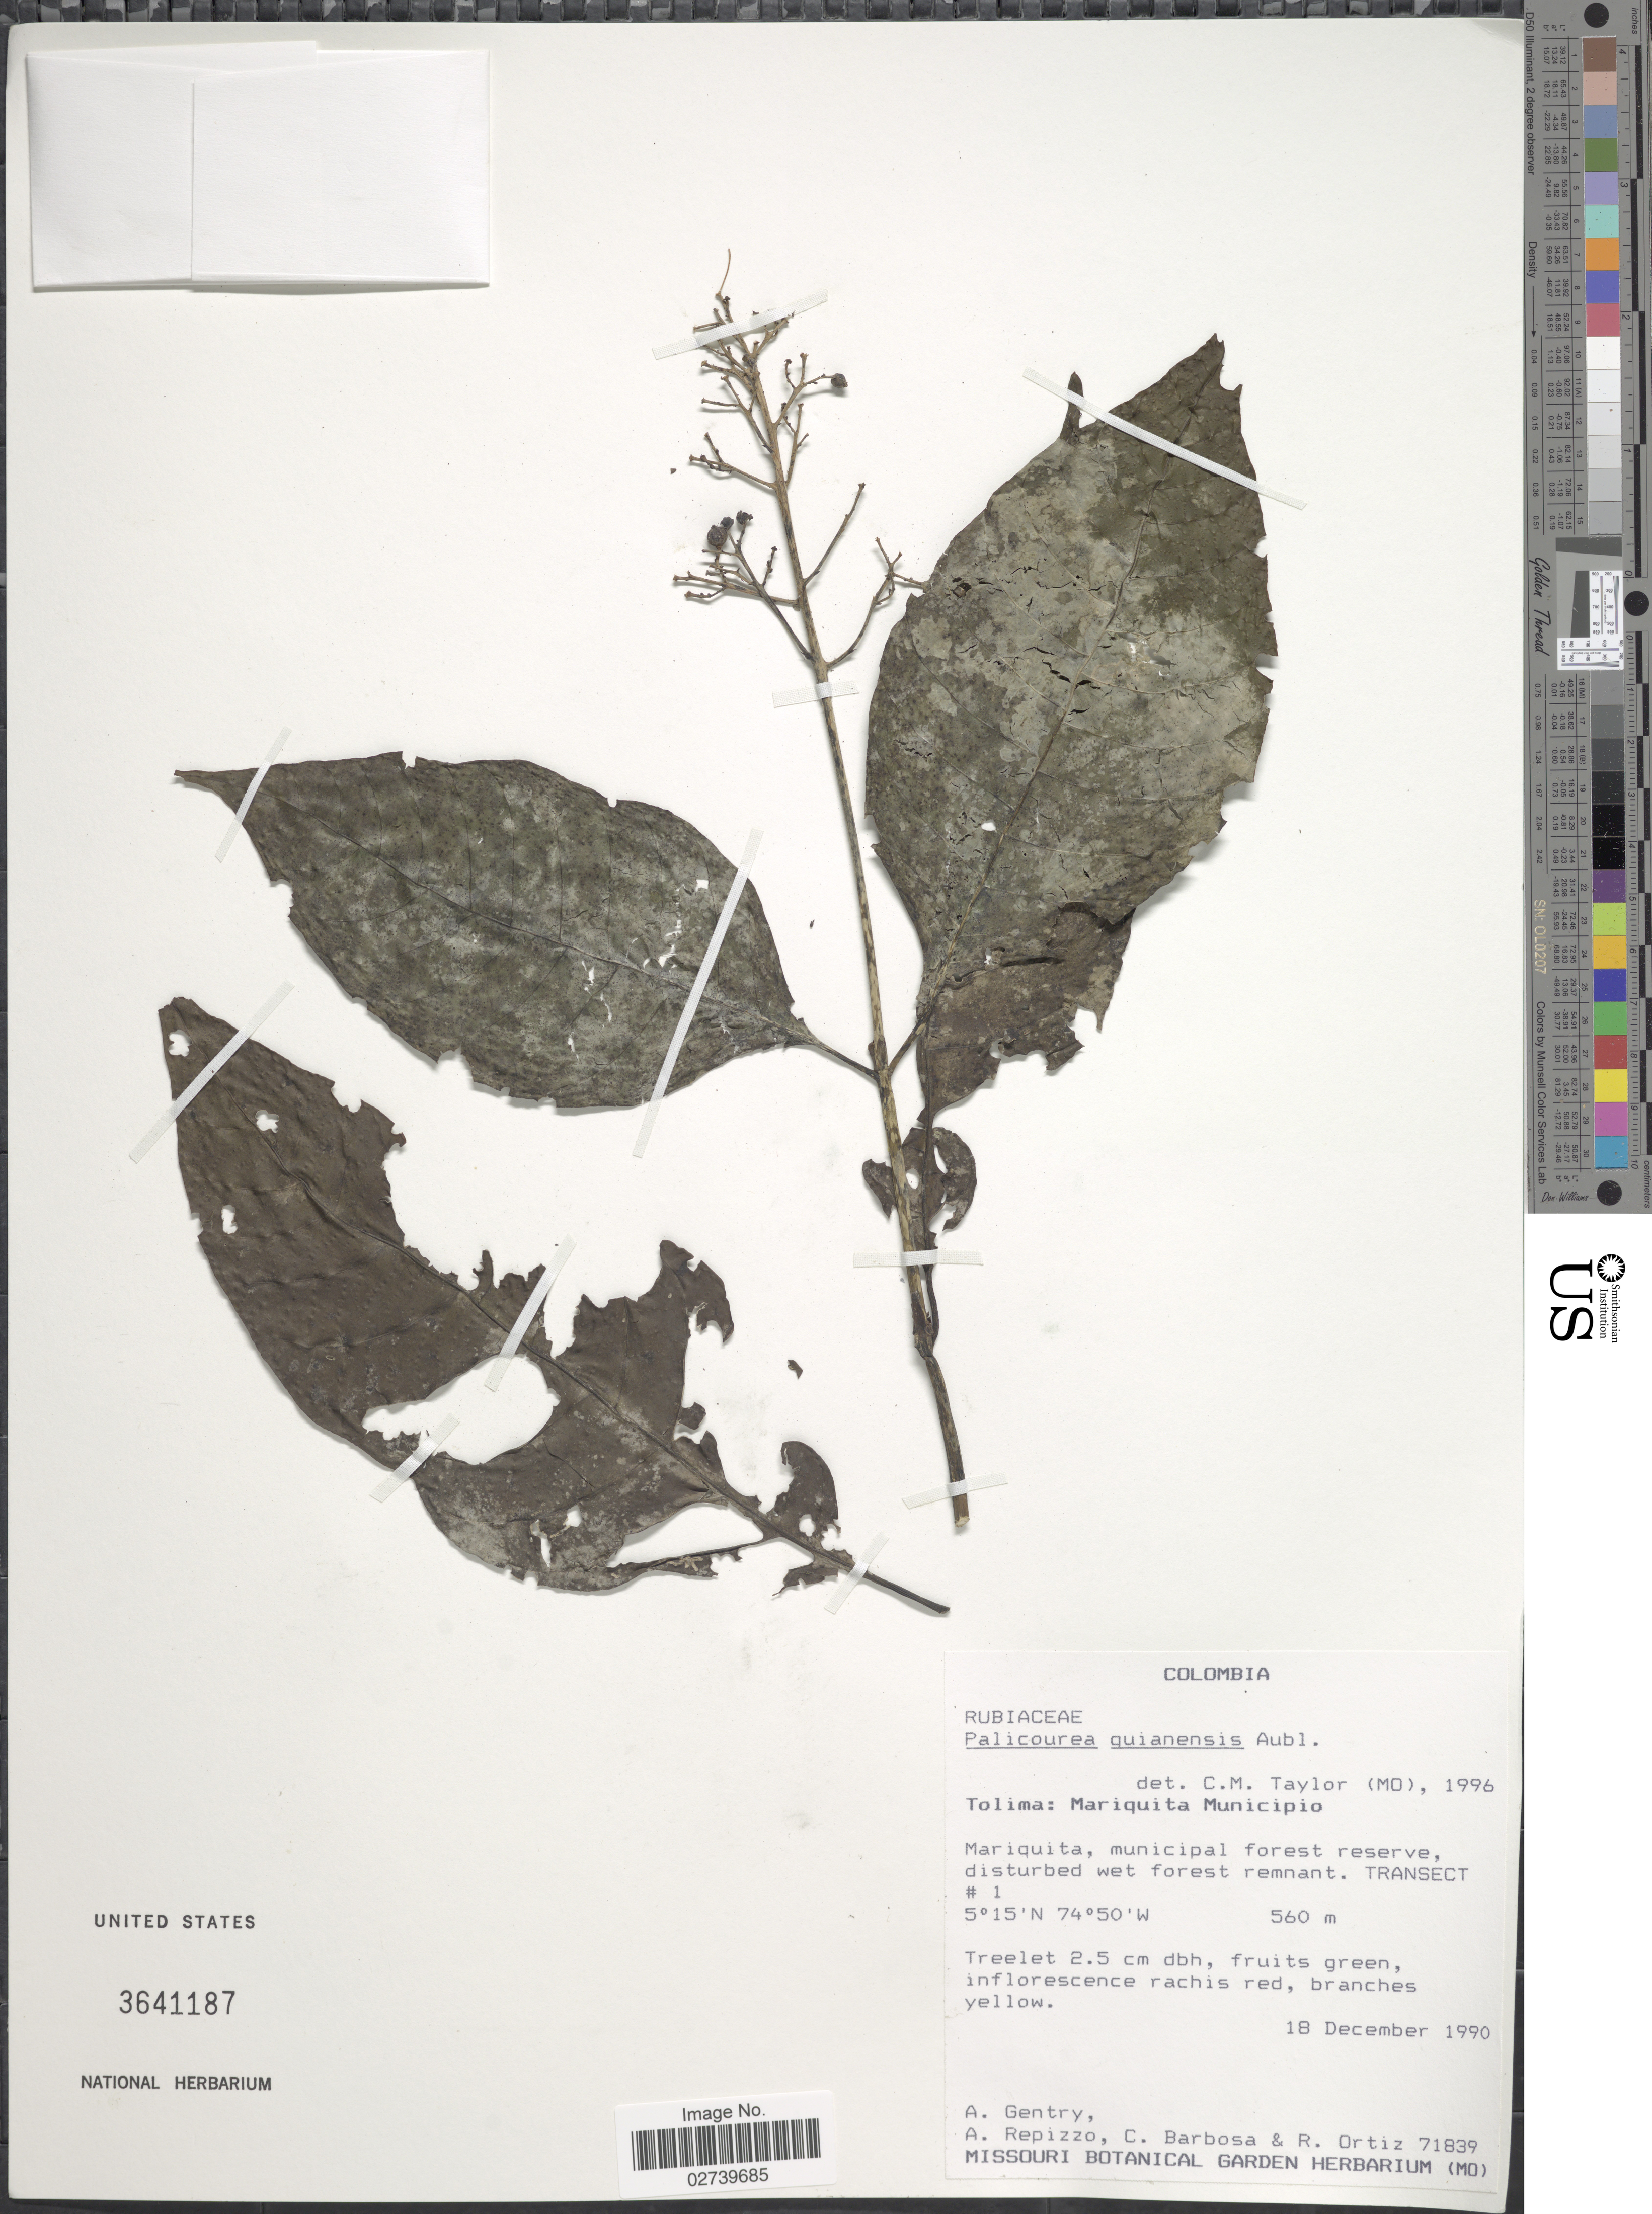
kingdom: Plantae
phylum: Tracheophyta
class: Magnoliopsida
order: Gentianales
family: Rubiaceae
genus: Palicourea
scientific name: Palicourea guianensis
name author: Aubl.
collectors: A. H. Gentry, A. Repizzo, C. E. Barbosa & R. Ortiz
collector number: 71839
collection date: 1990-12-18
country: Colombia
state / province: Tolima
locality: Mariquita Municipio. Mariquita Municipal forest reserve, Transect # 1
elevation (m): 560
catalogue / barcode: US 3641187